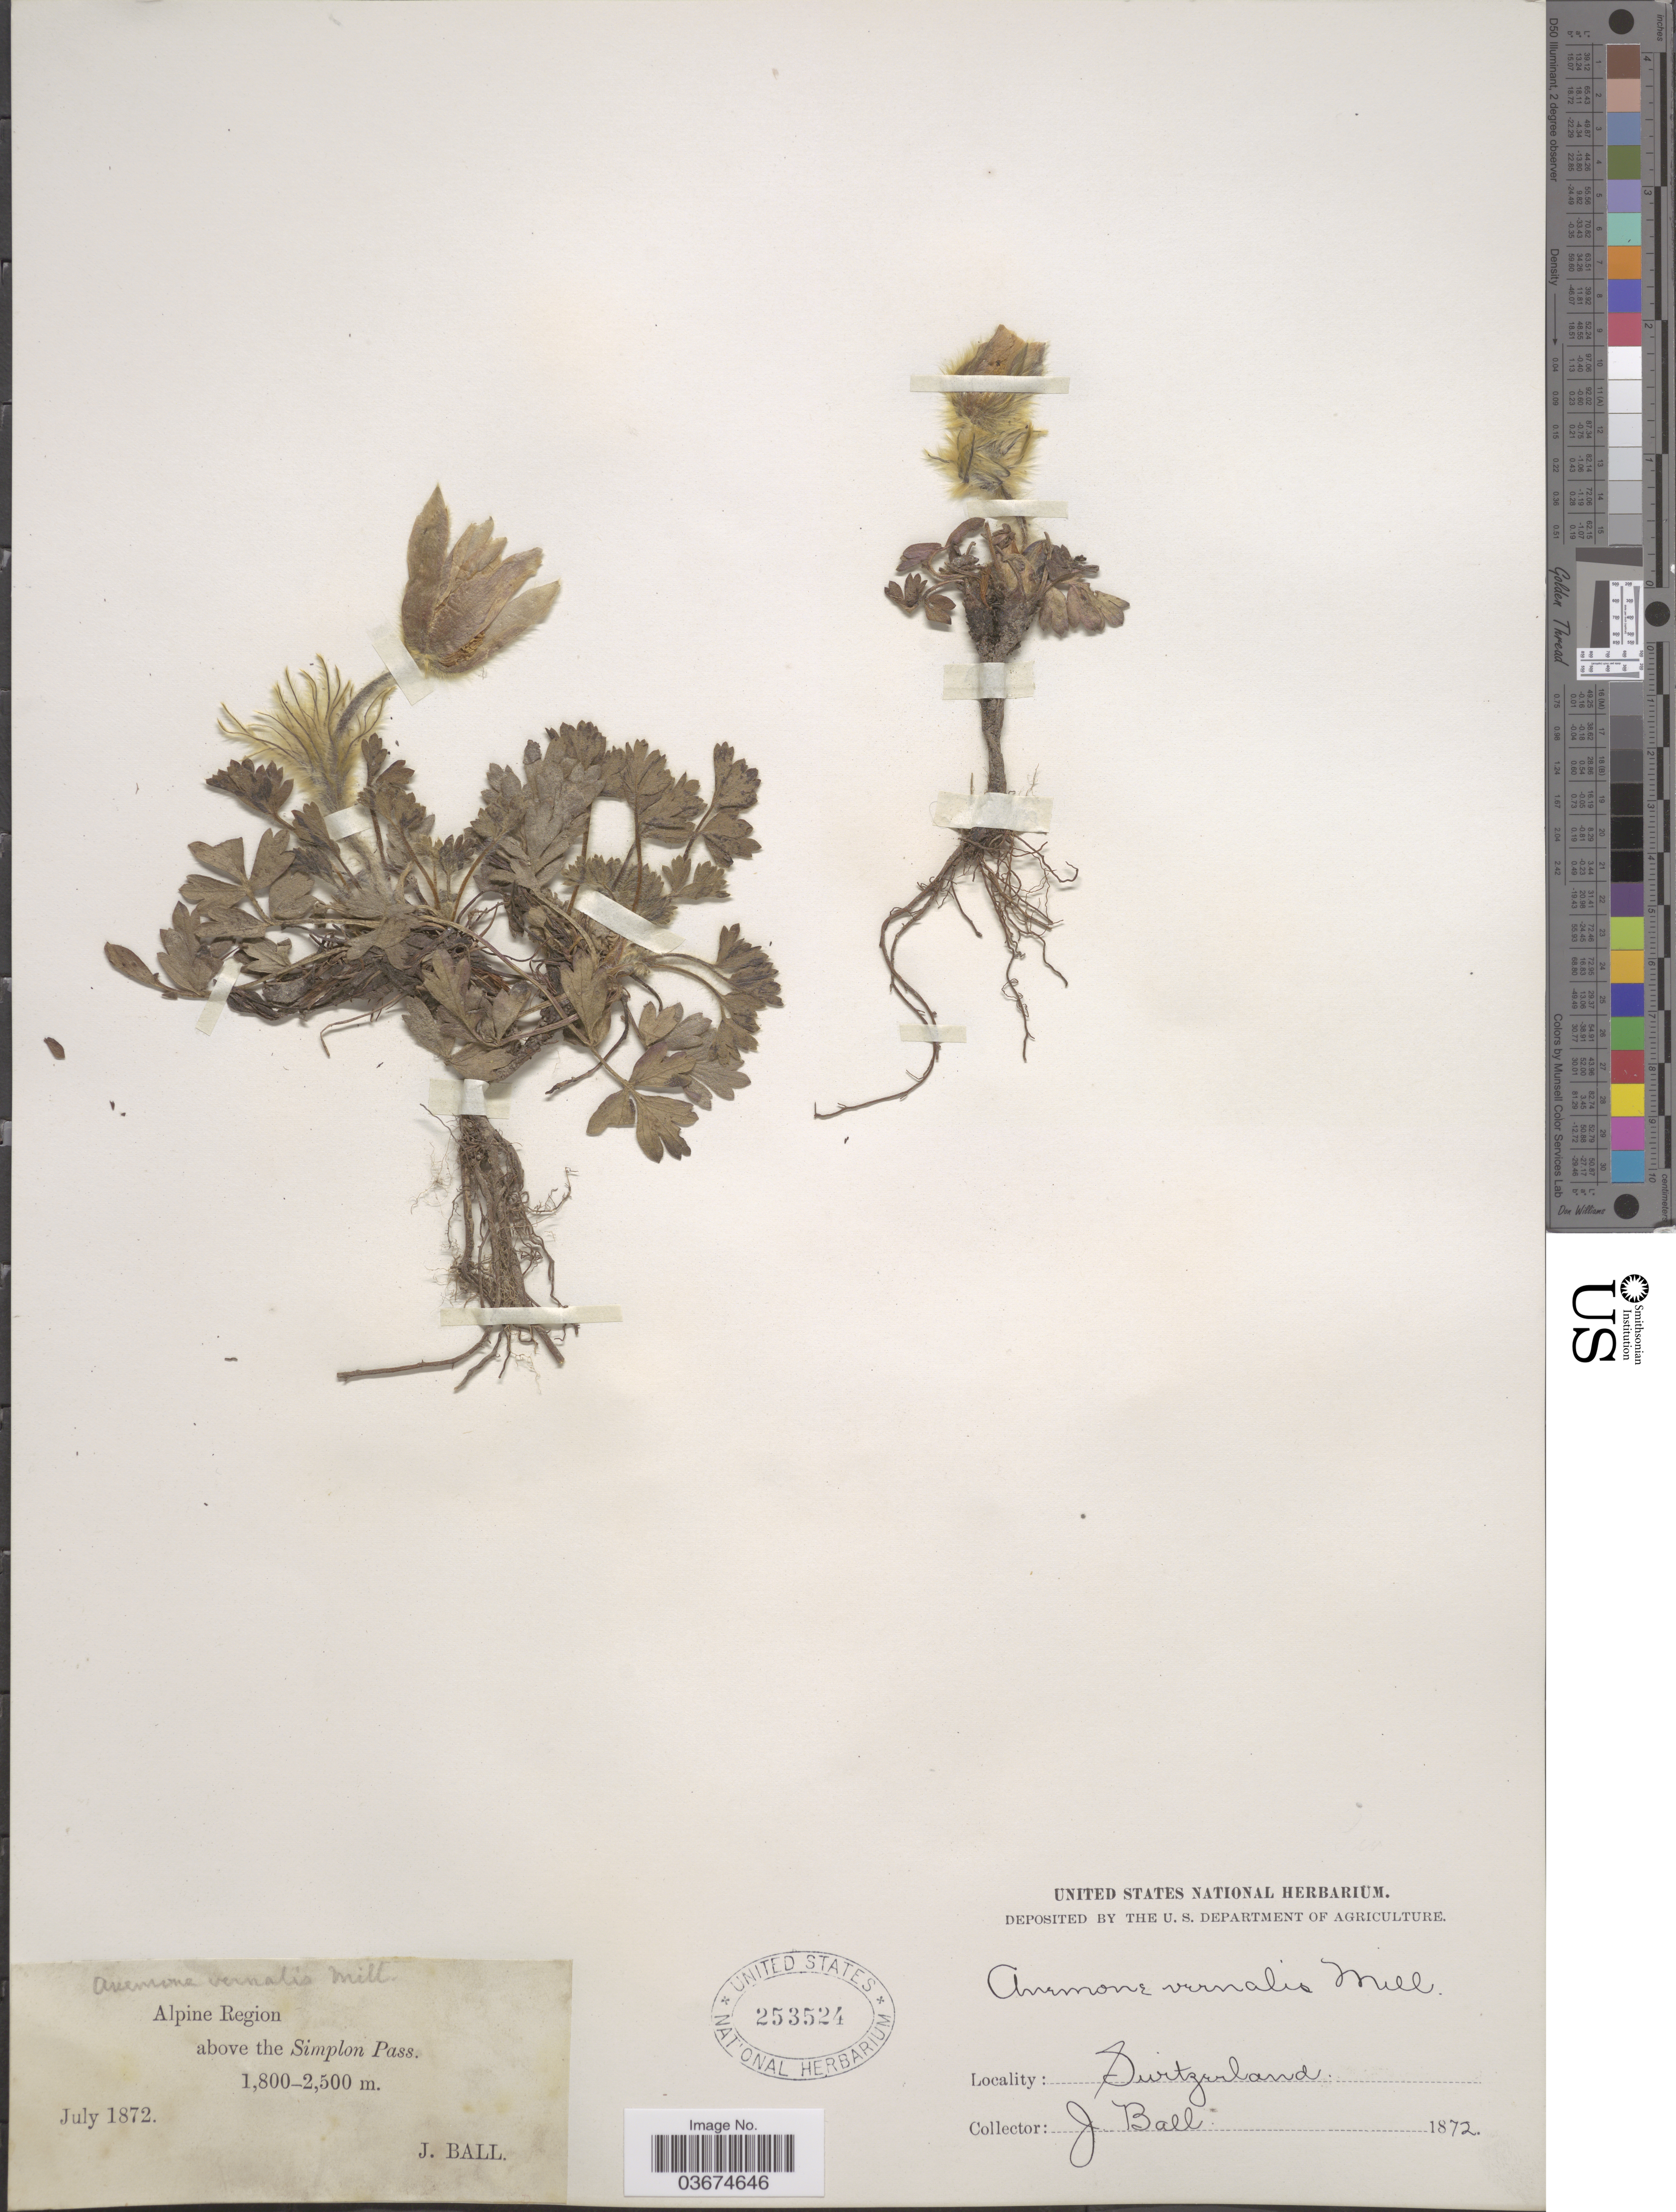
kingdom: Plantae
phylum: Tracheophyta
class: Magnoliopsida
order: Ranunculales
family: Ranunculaceae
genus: Pulsatilla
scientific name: Pulsatilla vernalis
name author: (L.) Mill.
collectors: J. Ball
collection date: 1872-07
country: Switzerland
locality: Alpine Region above the Simplon Pass.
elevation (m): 1800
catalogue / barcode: US 253524